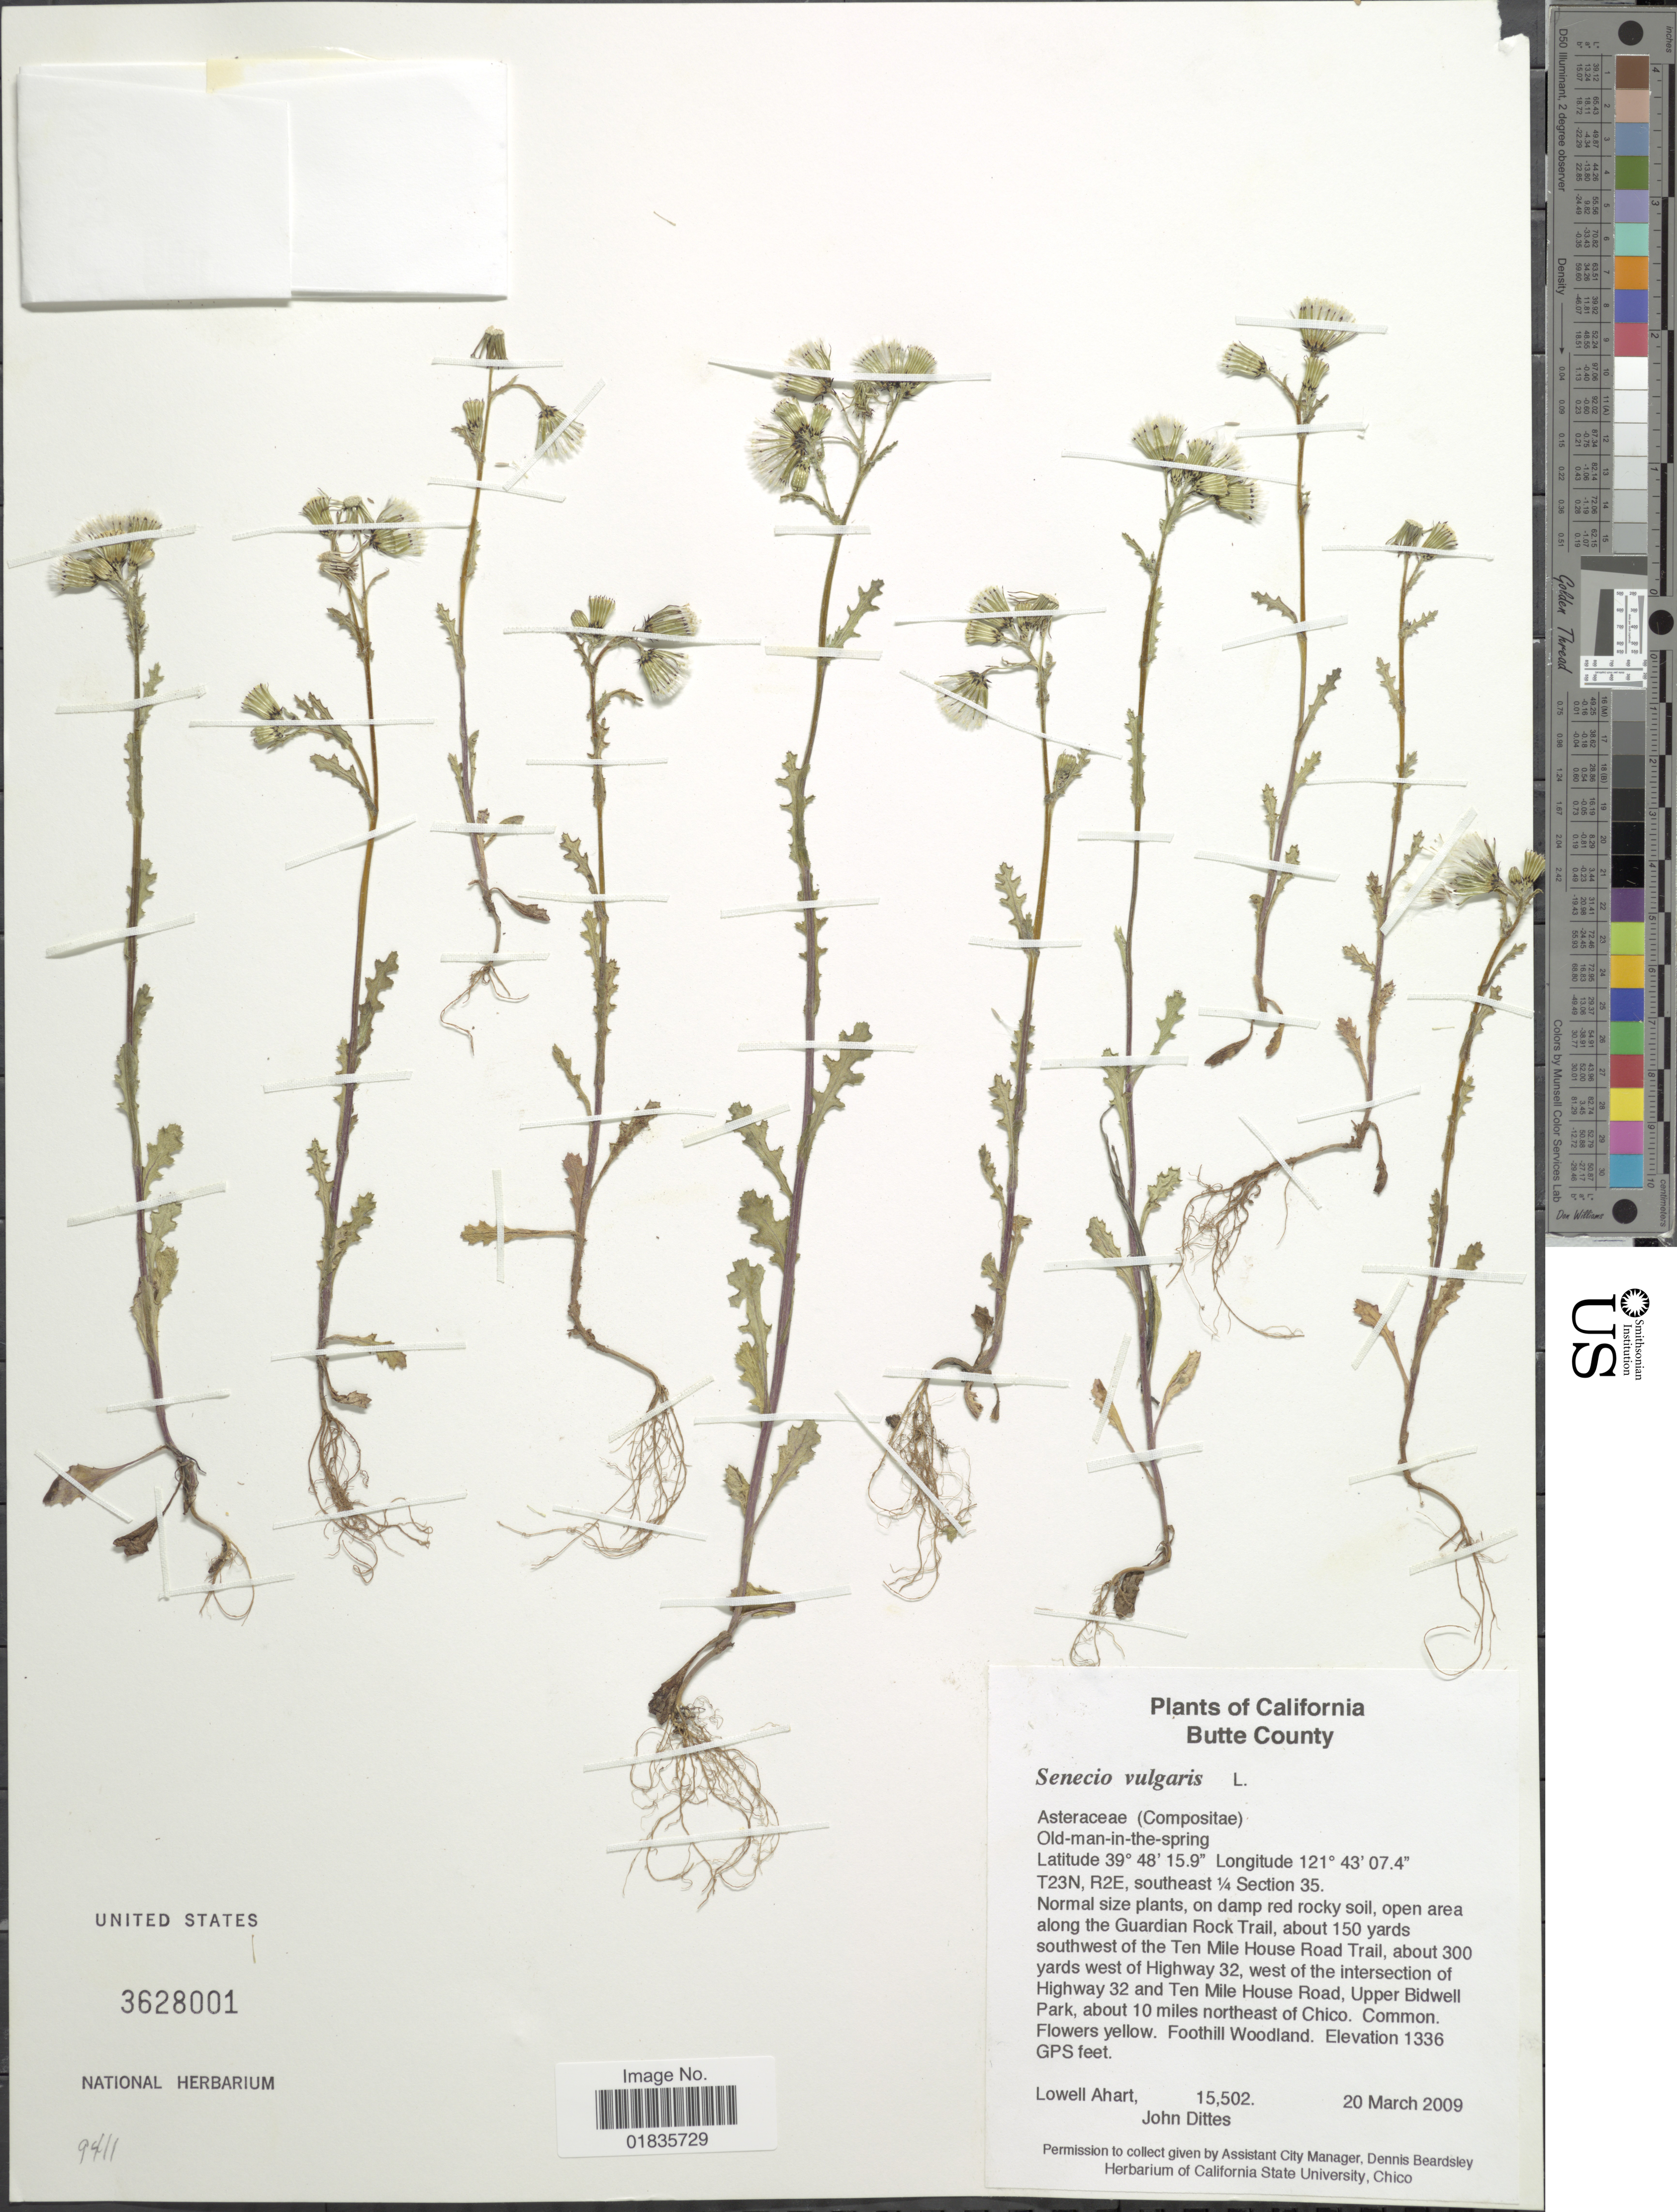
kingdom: Plantae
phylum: Tracheophyta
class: Magnoliopsida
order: Asterales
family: Asteraceae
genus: Senecio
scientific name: Senecio vulgaris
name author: L.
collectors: L. Ahart & J. Dittes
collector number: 15502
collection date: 2009-03-20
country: United States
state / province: California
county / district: Butte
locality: Butte County, Old-man-in-the-spring, T23N, R2E, southeast 1/4 Section 35, open area along the Guardian Rock Trail, about 150 yards southwest of the Ten Mile House Road Trail, about 300 yards west of Highway 32, west of the intersection of Highway 32 and Ten Mile House Road, Upper Bidwell Park, about 10 miles northeast of Chico.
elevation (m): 407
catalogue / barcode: US 3628001